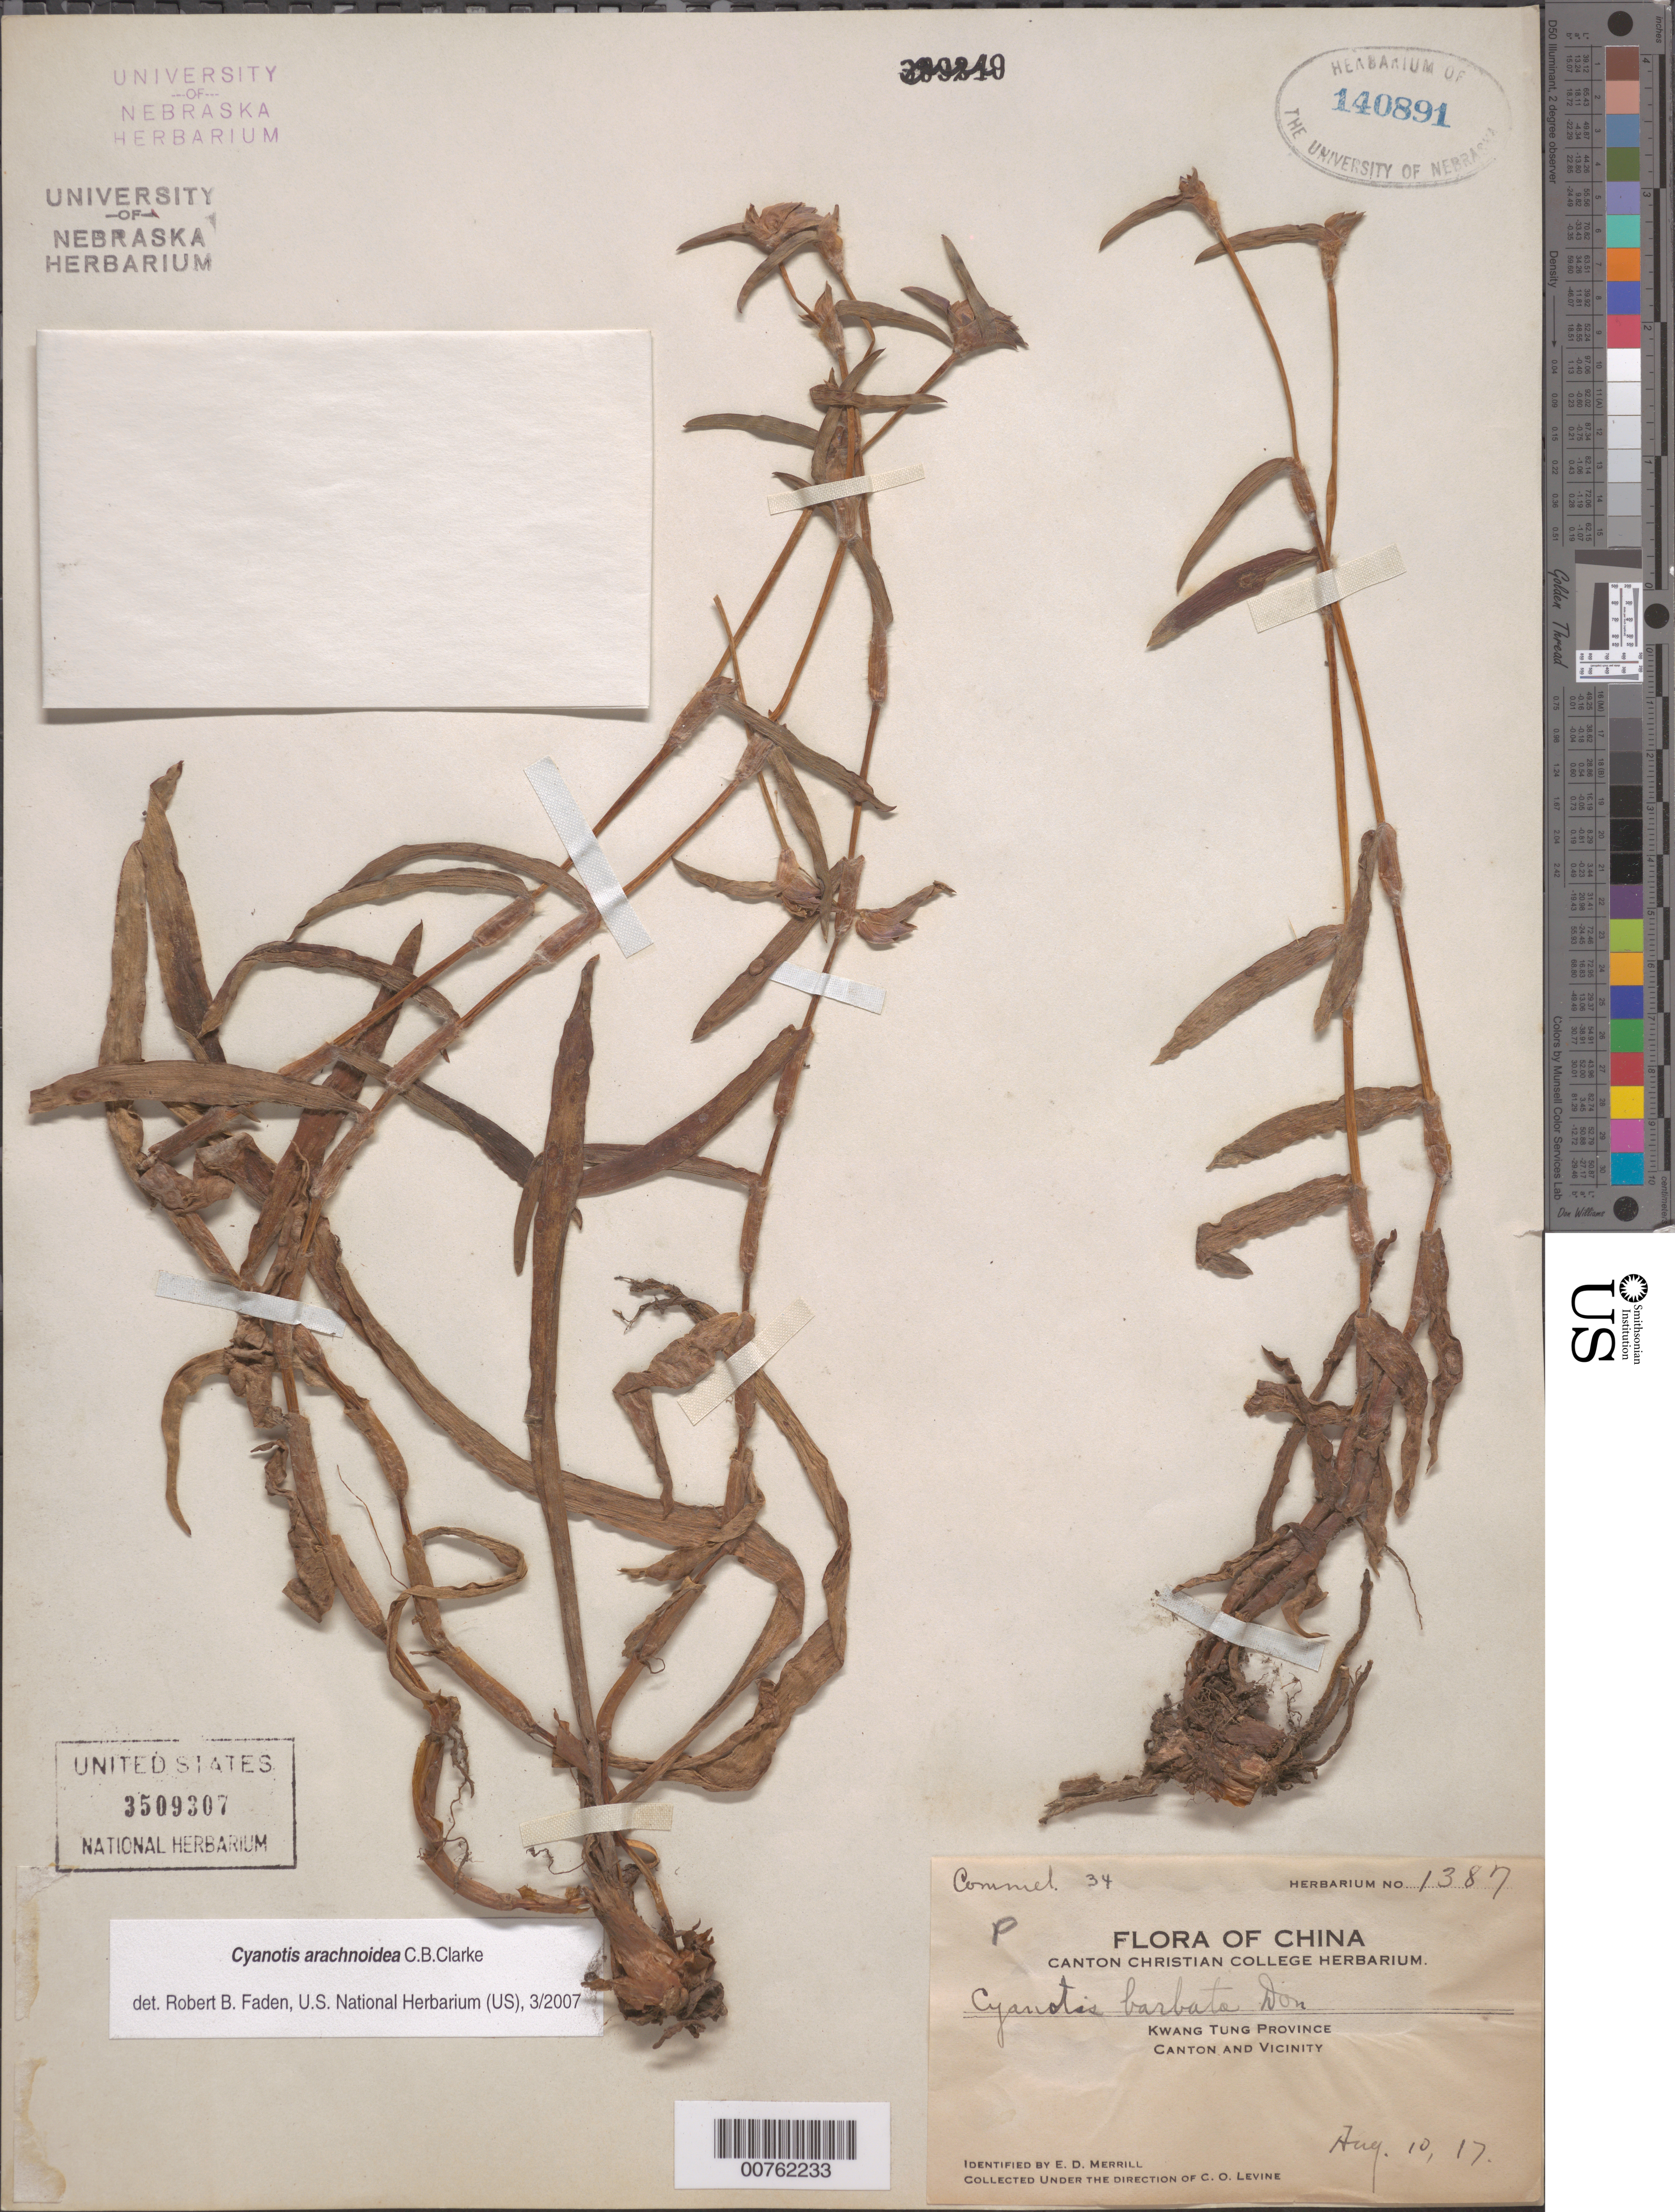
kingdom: Plantae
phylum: Tracheophyta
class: Liliopsida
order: Commelinales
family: Commelinaceae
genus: Cyanotis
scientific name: Cyanotis arachnoidea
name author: C.B. Clarke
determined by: Faden, Robert B., (US), Smithsonian Institution - National Museum of Natural History (UNITED STATES)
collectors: C. O. Levine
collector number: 1387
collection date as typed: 10 Aug 1917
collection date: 1917-08-10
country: China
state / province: Guangdong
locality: Canton and vicinity.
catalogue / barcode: US 3509307